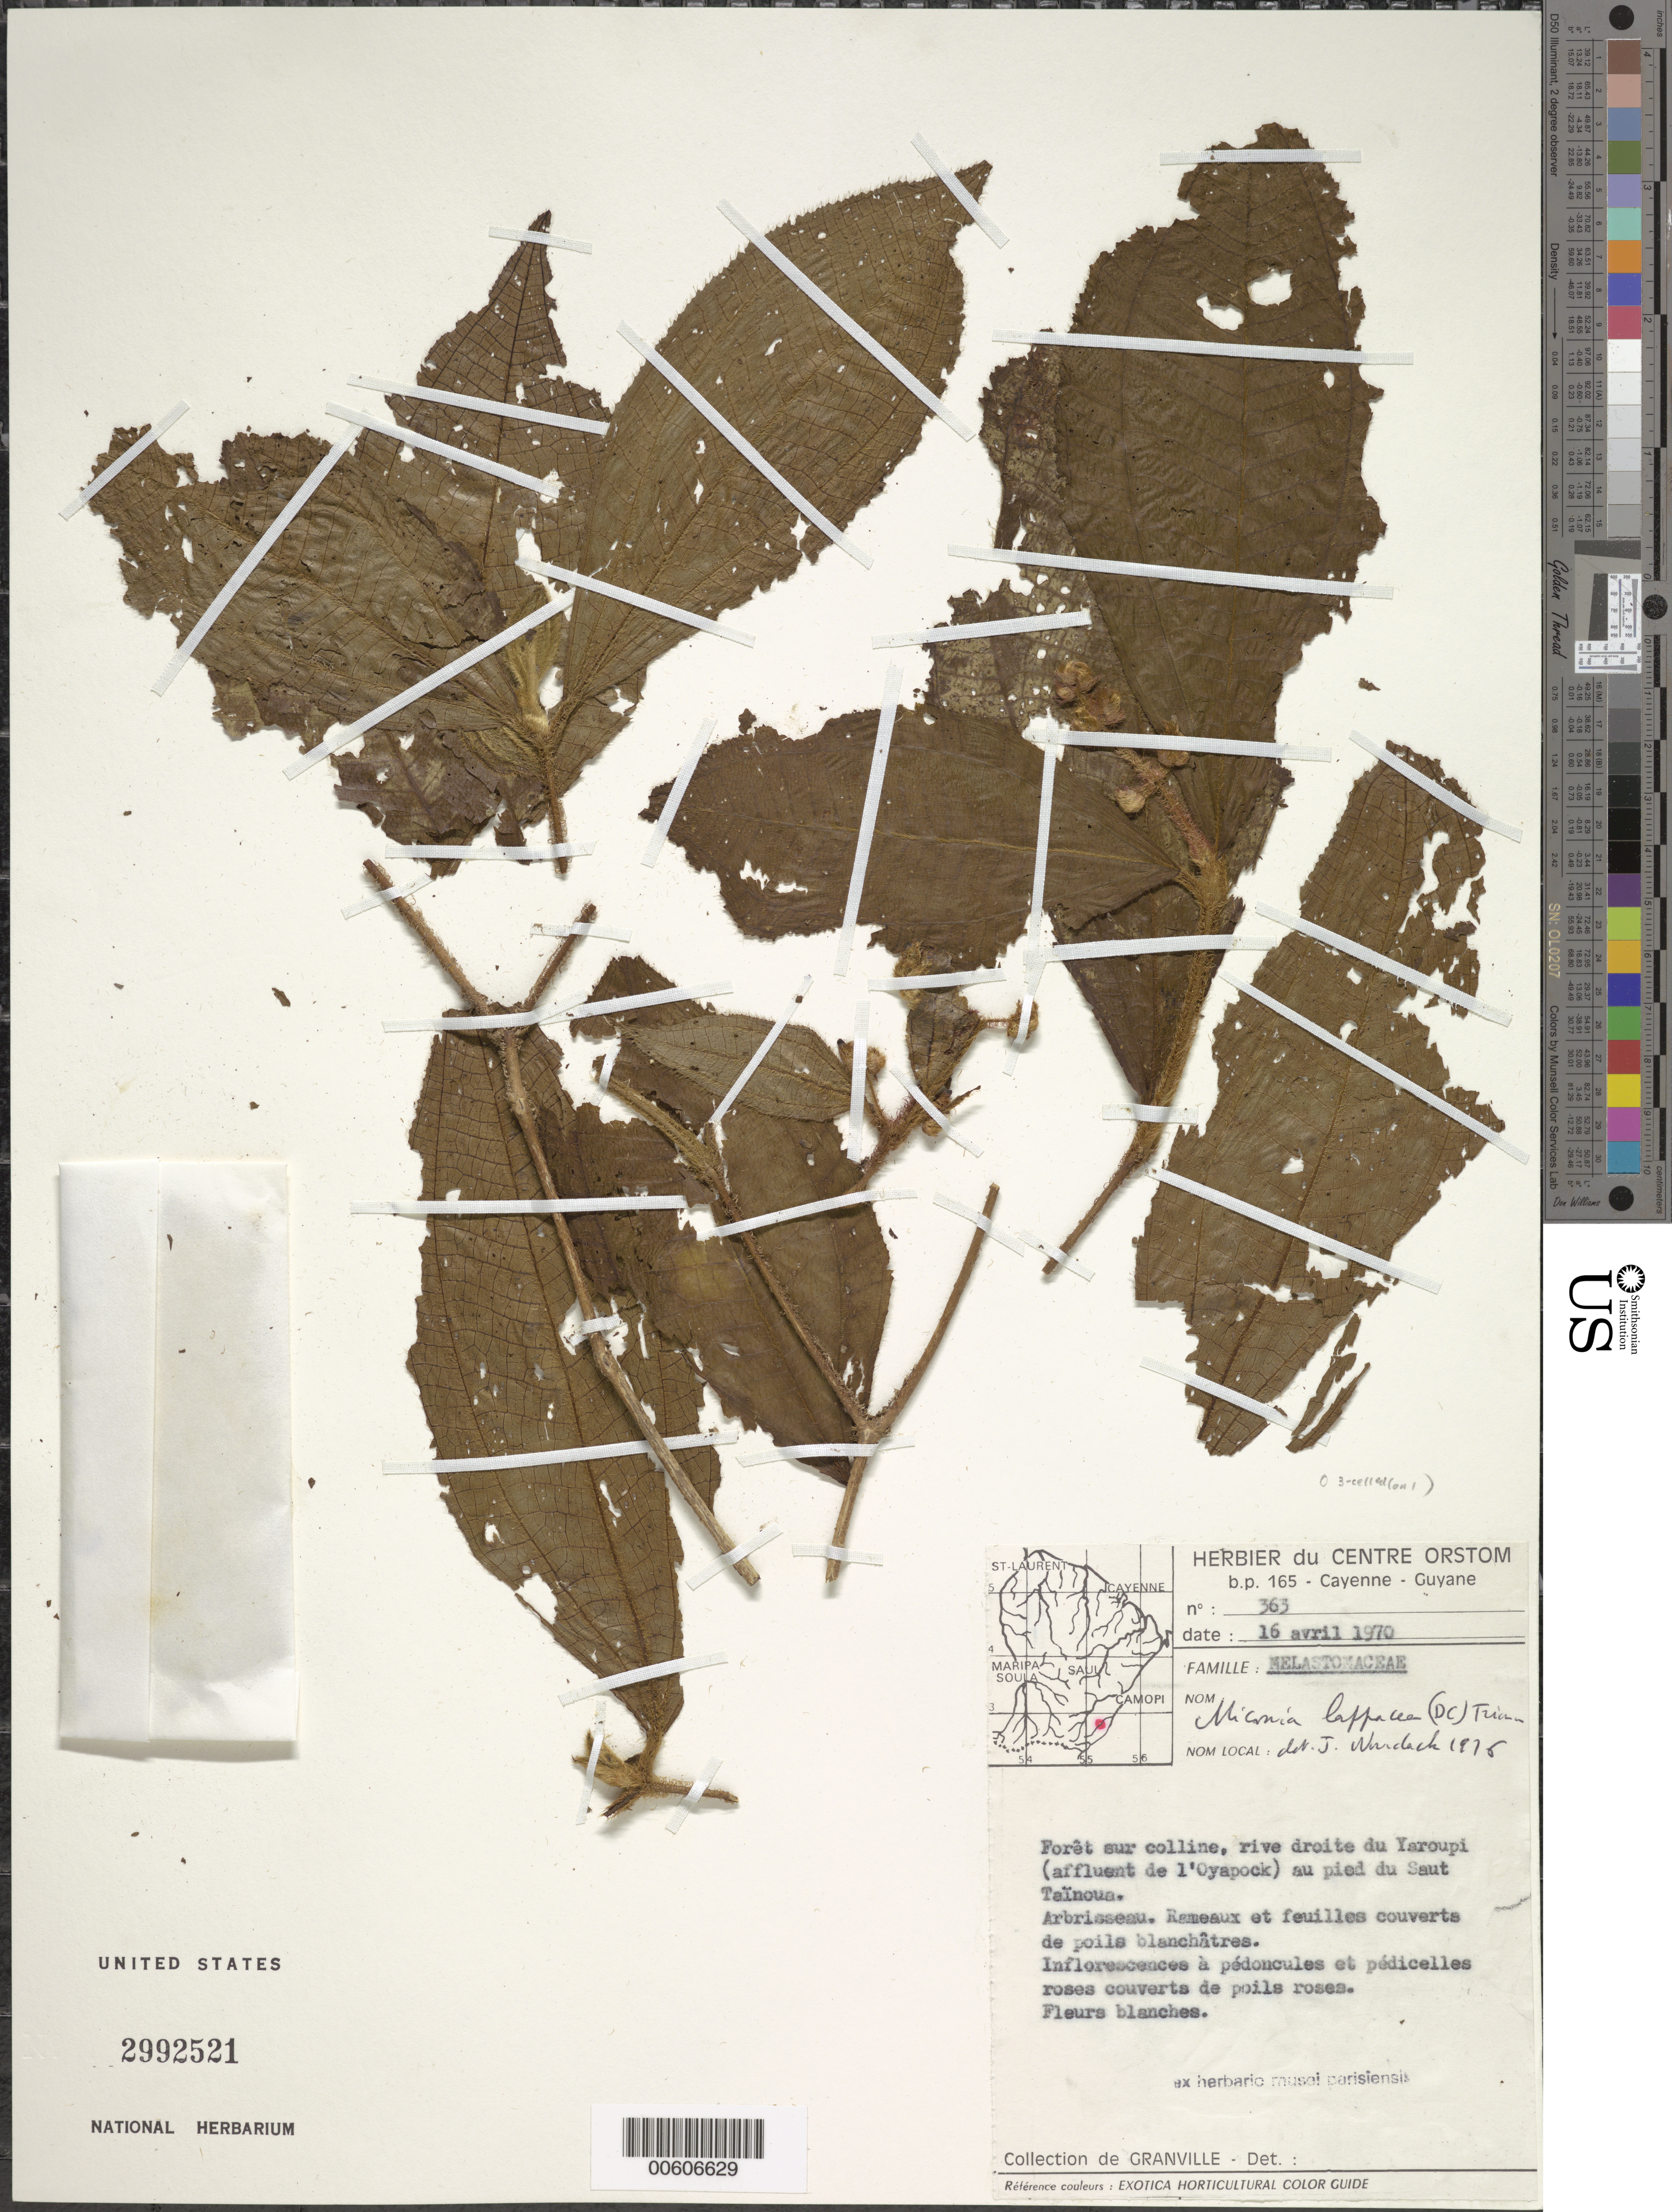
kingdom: Plantae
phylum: Tracheophyta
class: Magnoliopsida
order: Myrtales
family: Melastomataceae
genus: Miconia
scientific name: Miconia lappacea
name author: (DC.) Triana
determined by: Wurdack, John J., (US), US (UNITED STATES)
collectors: J.-J. de Granville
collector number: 363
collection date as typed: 16-Apr-70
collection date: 1970-04-16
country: French Guiana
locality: Fleuve Yaroupi (affl. de l'Oyapock), au pied du Saut Taïnoua, rive droite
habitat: Foret sur colline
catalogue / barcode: US 2992521